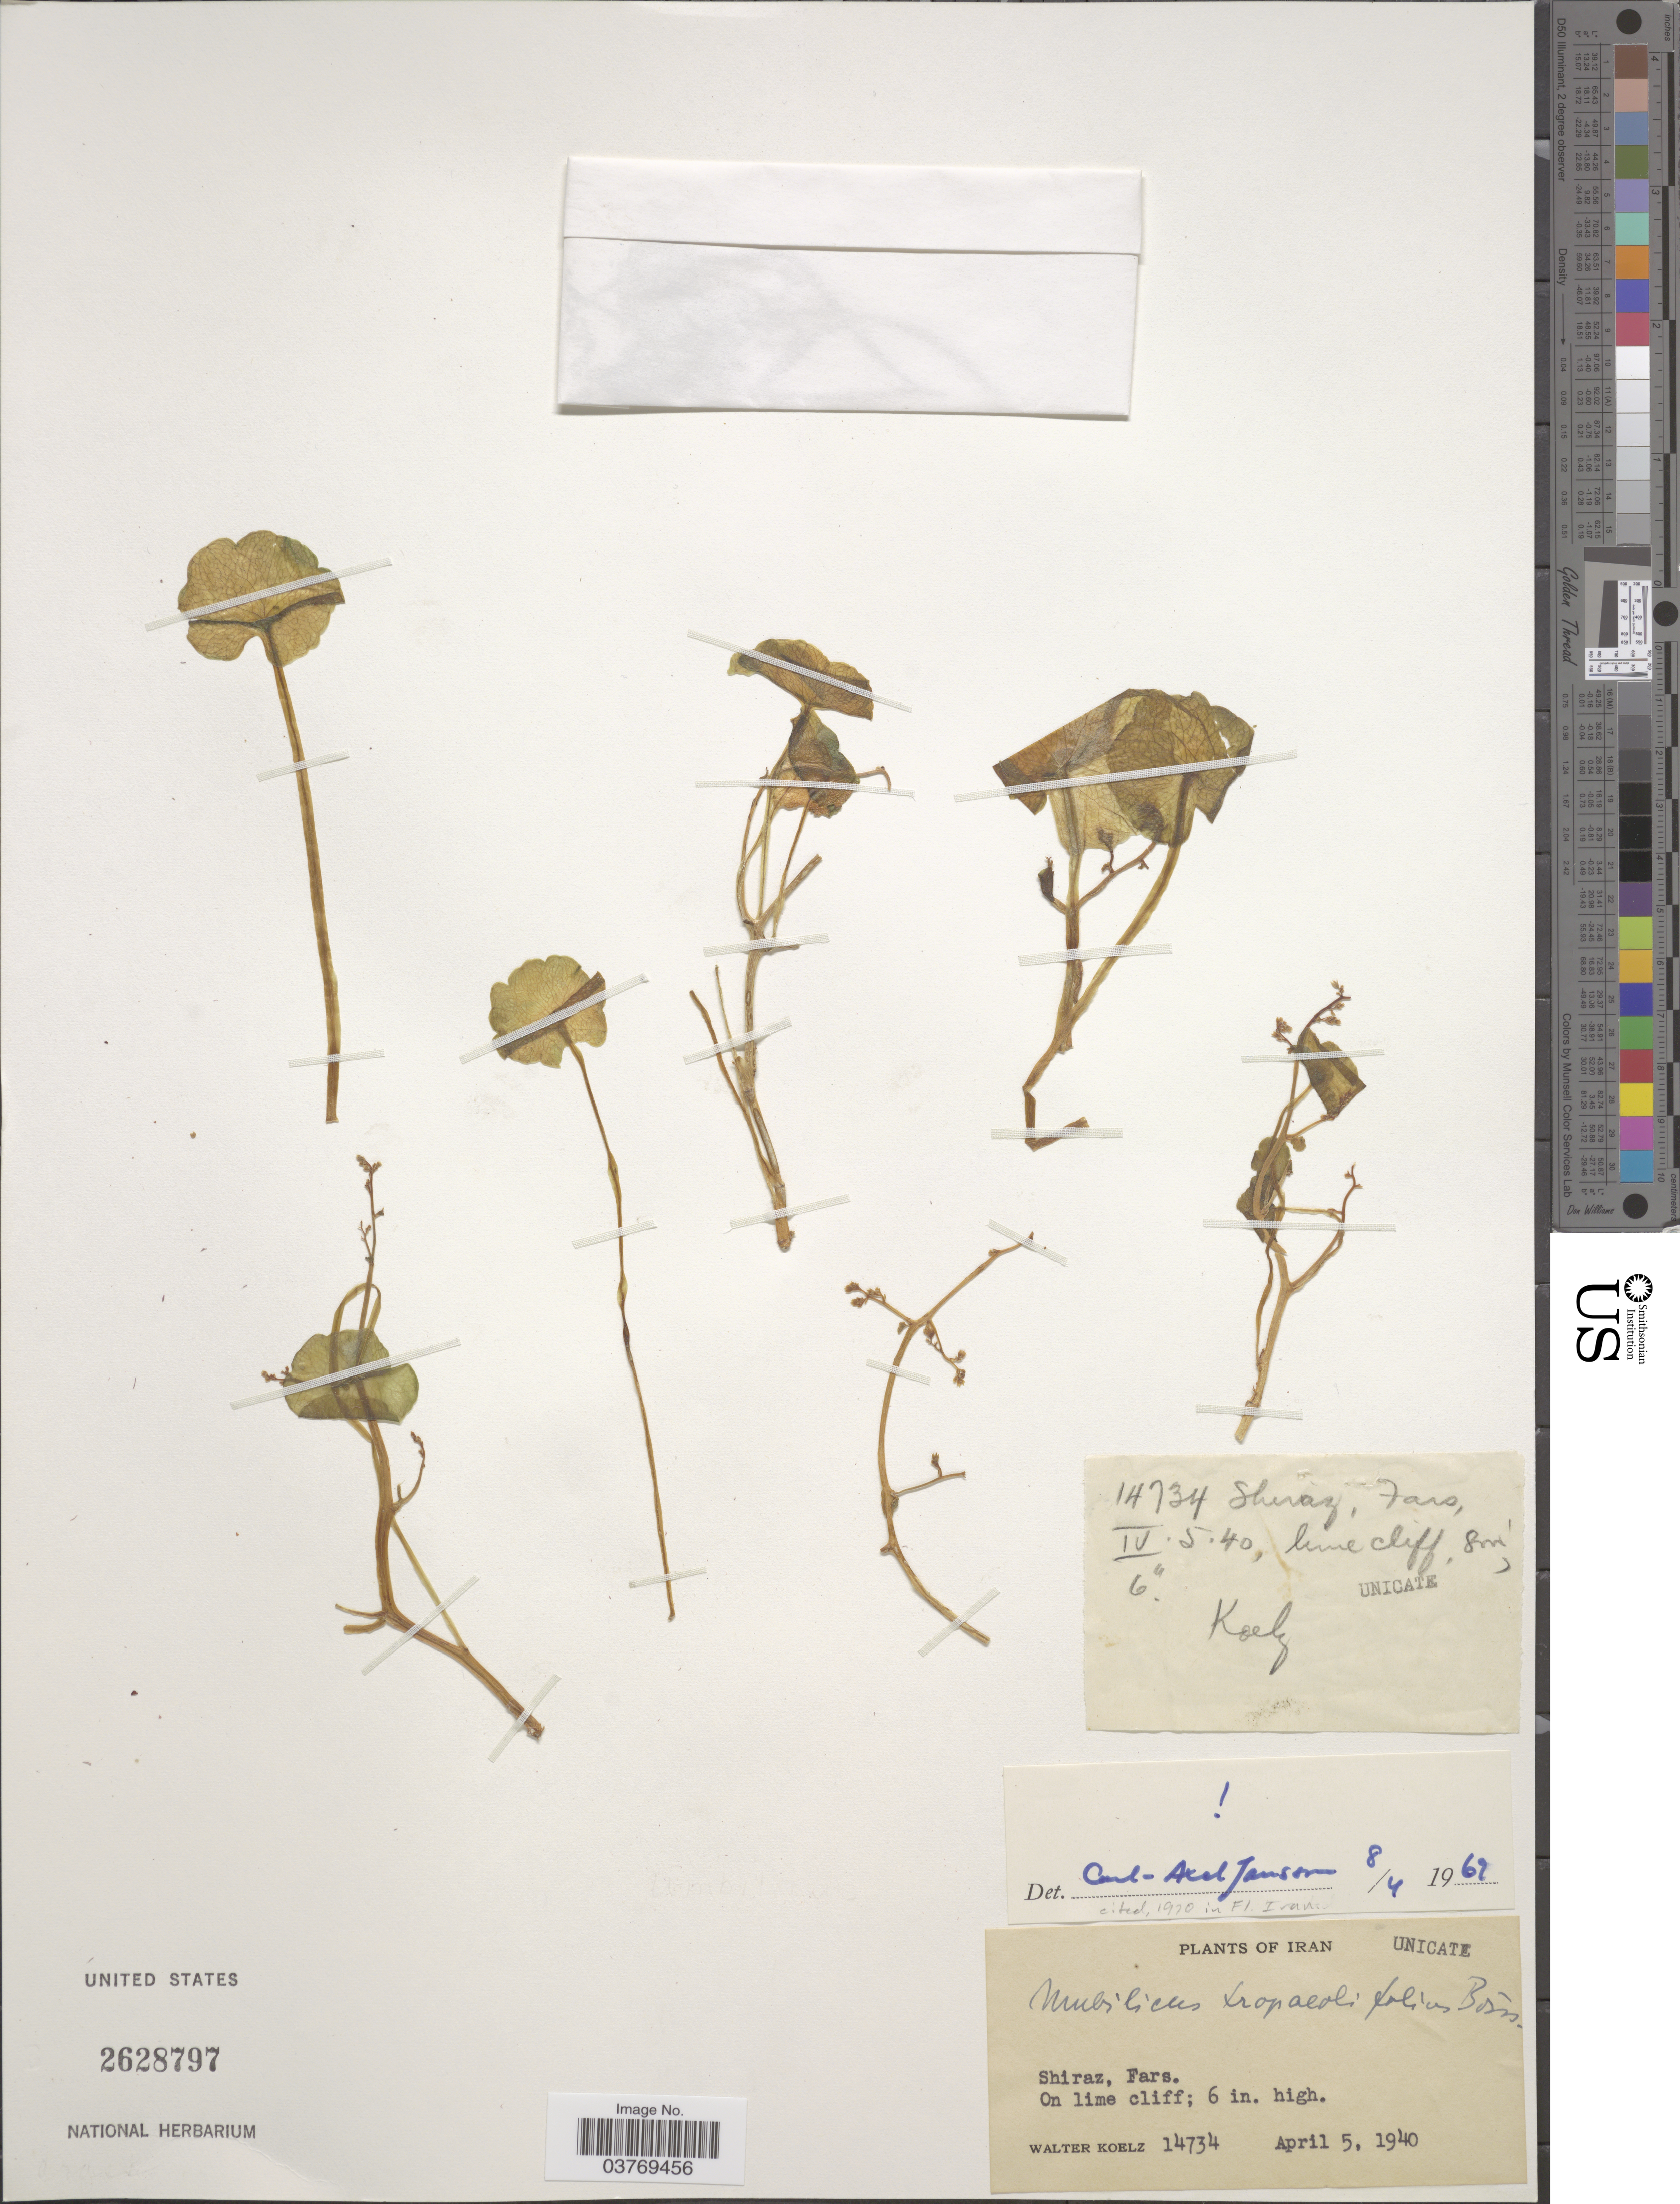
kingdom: Plantae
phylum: Tracheophyta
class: Magnoliopsida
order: Saxifragales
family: Crassulaceae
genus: Cotyledon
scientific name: Cotyledon tropaeolifolia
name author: (Boiss.) Bornm.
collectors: W. N. Koelz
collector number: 14734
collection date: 1940-04-05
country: Iran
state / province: Fars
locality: Shiraz. On lime cliff.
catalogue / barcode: US 2628797